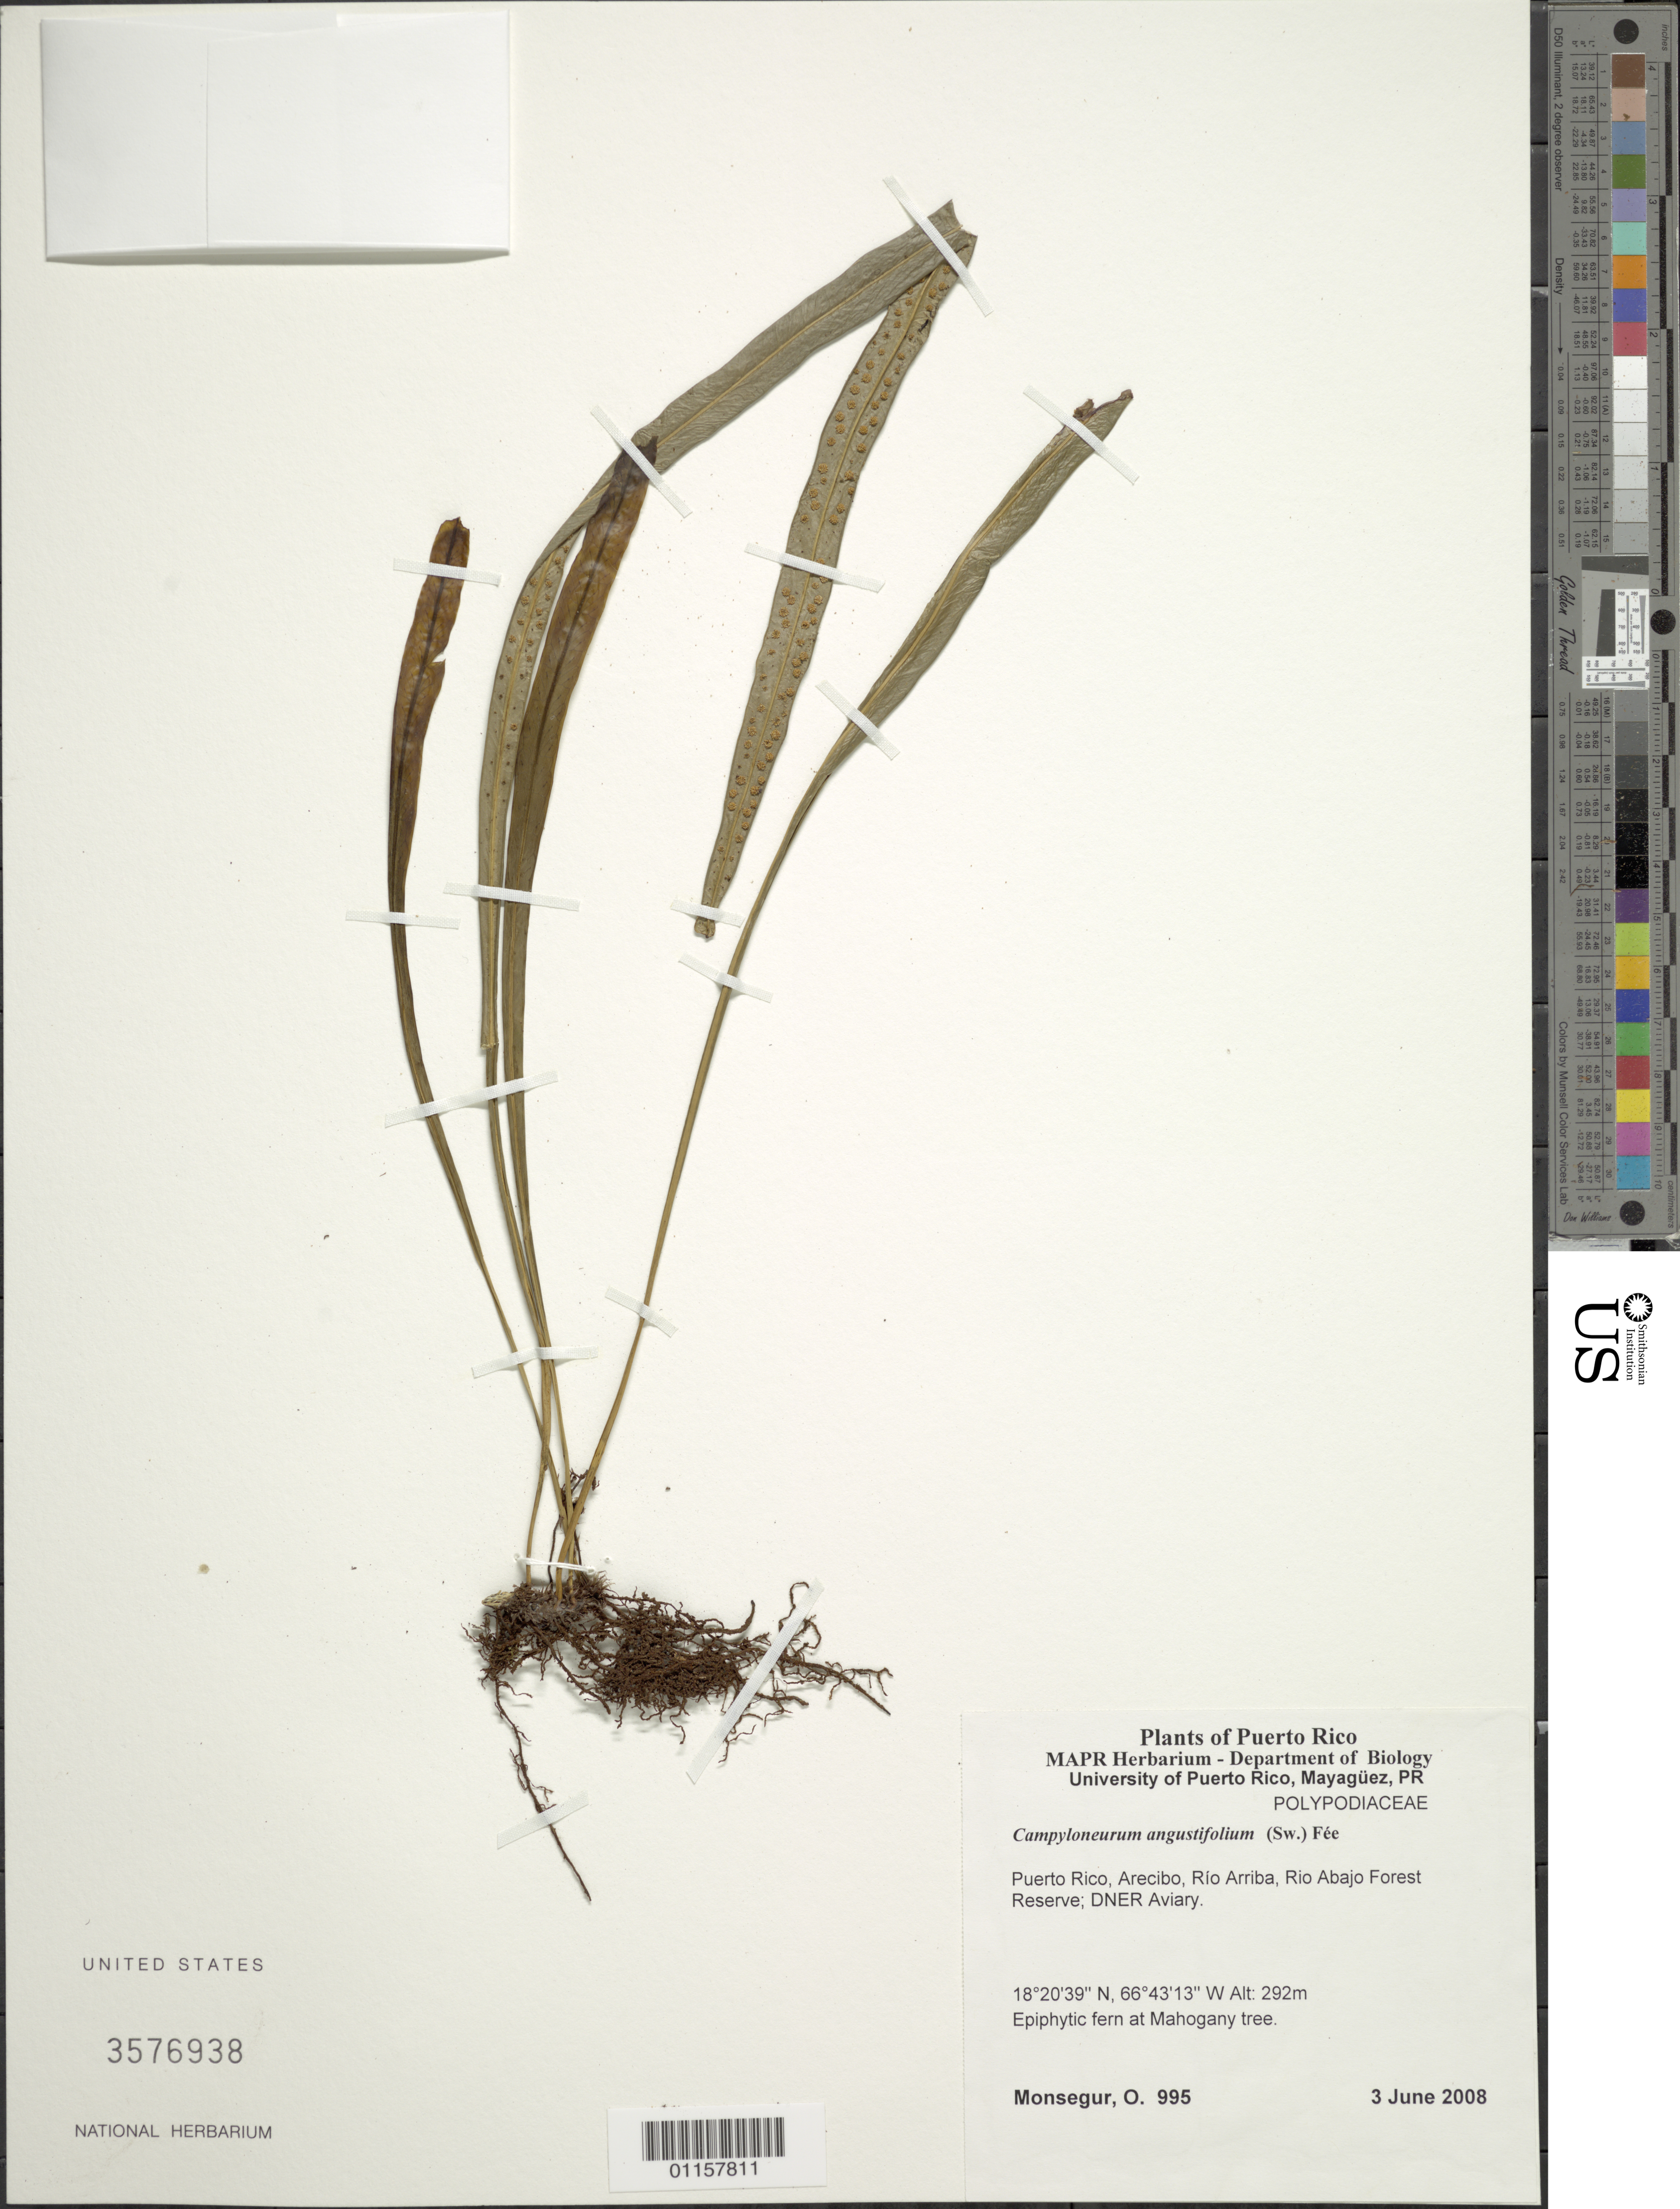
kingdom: Plantae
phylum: Tracheophyta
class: Polypodiopsida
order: Polypodiales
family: Polypodiaceae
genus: Campyloneurum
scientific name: Campyloneurum angustifolium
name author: (Sw.) Fée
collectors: O. Monsegur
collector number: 995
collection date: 2008-06-03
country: Puerto Rico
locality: Arecibo, Río Arriba, Río Abajo Forest Reserve; DNER Aviary.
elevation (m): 292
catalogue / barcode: US 3576938